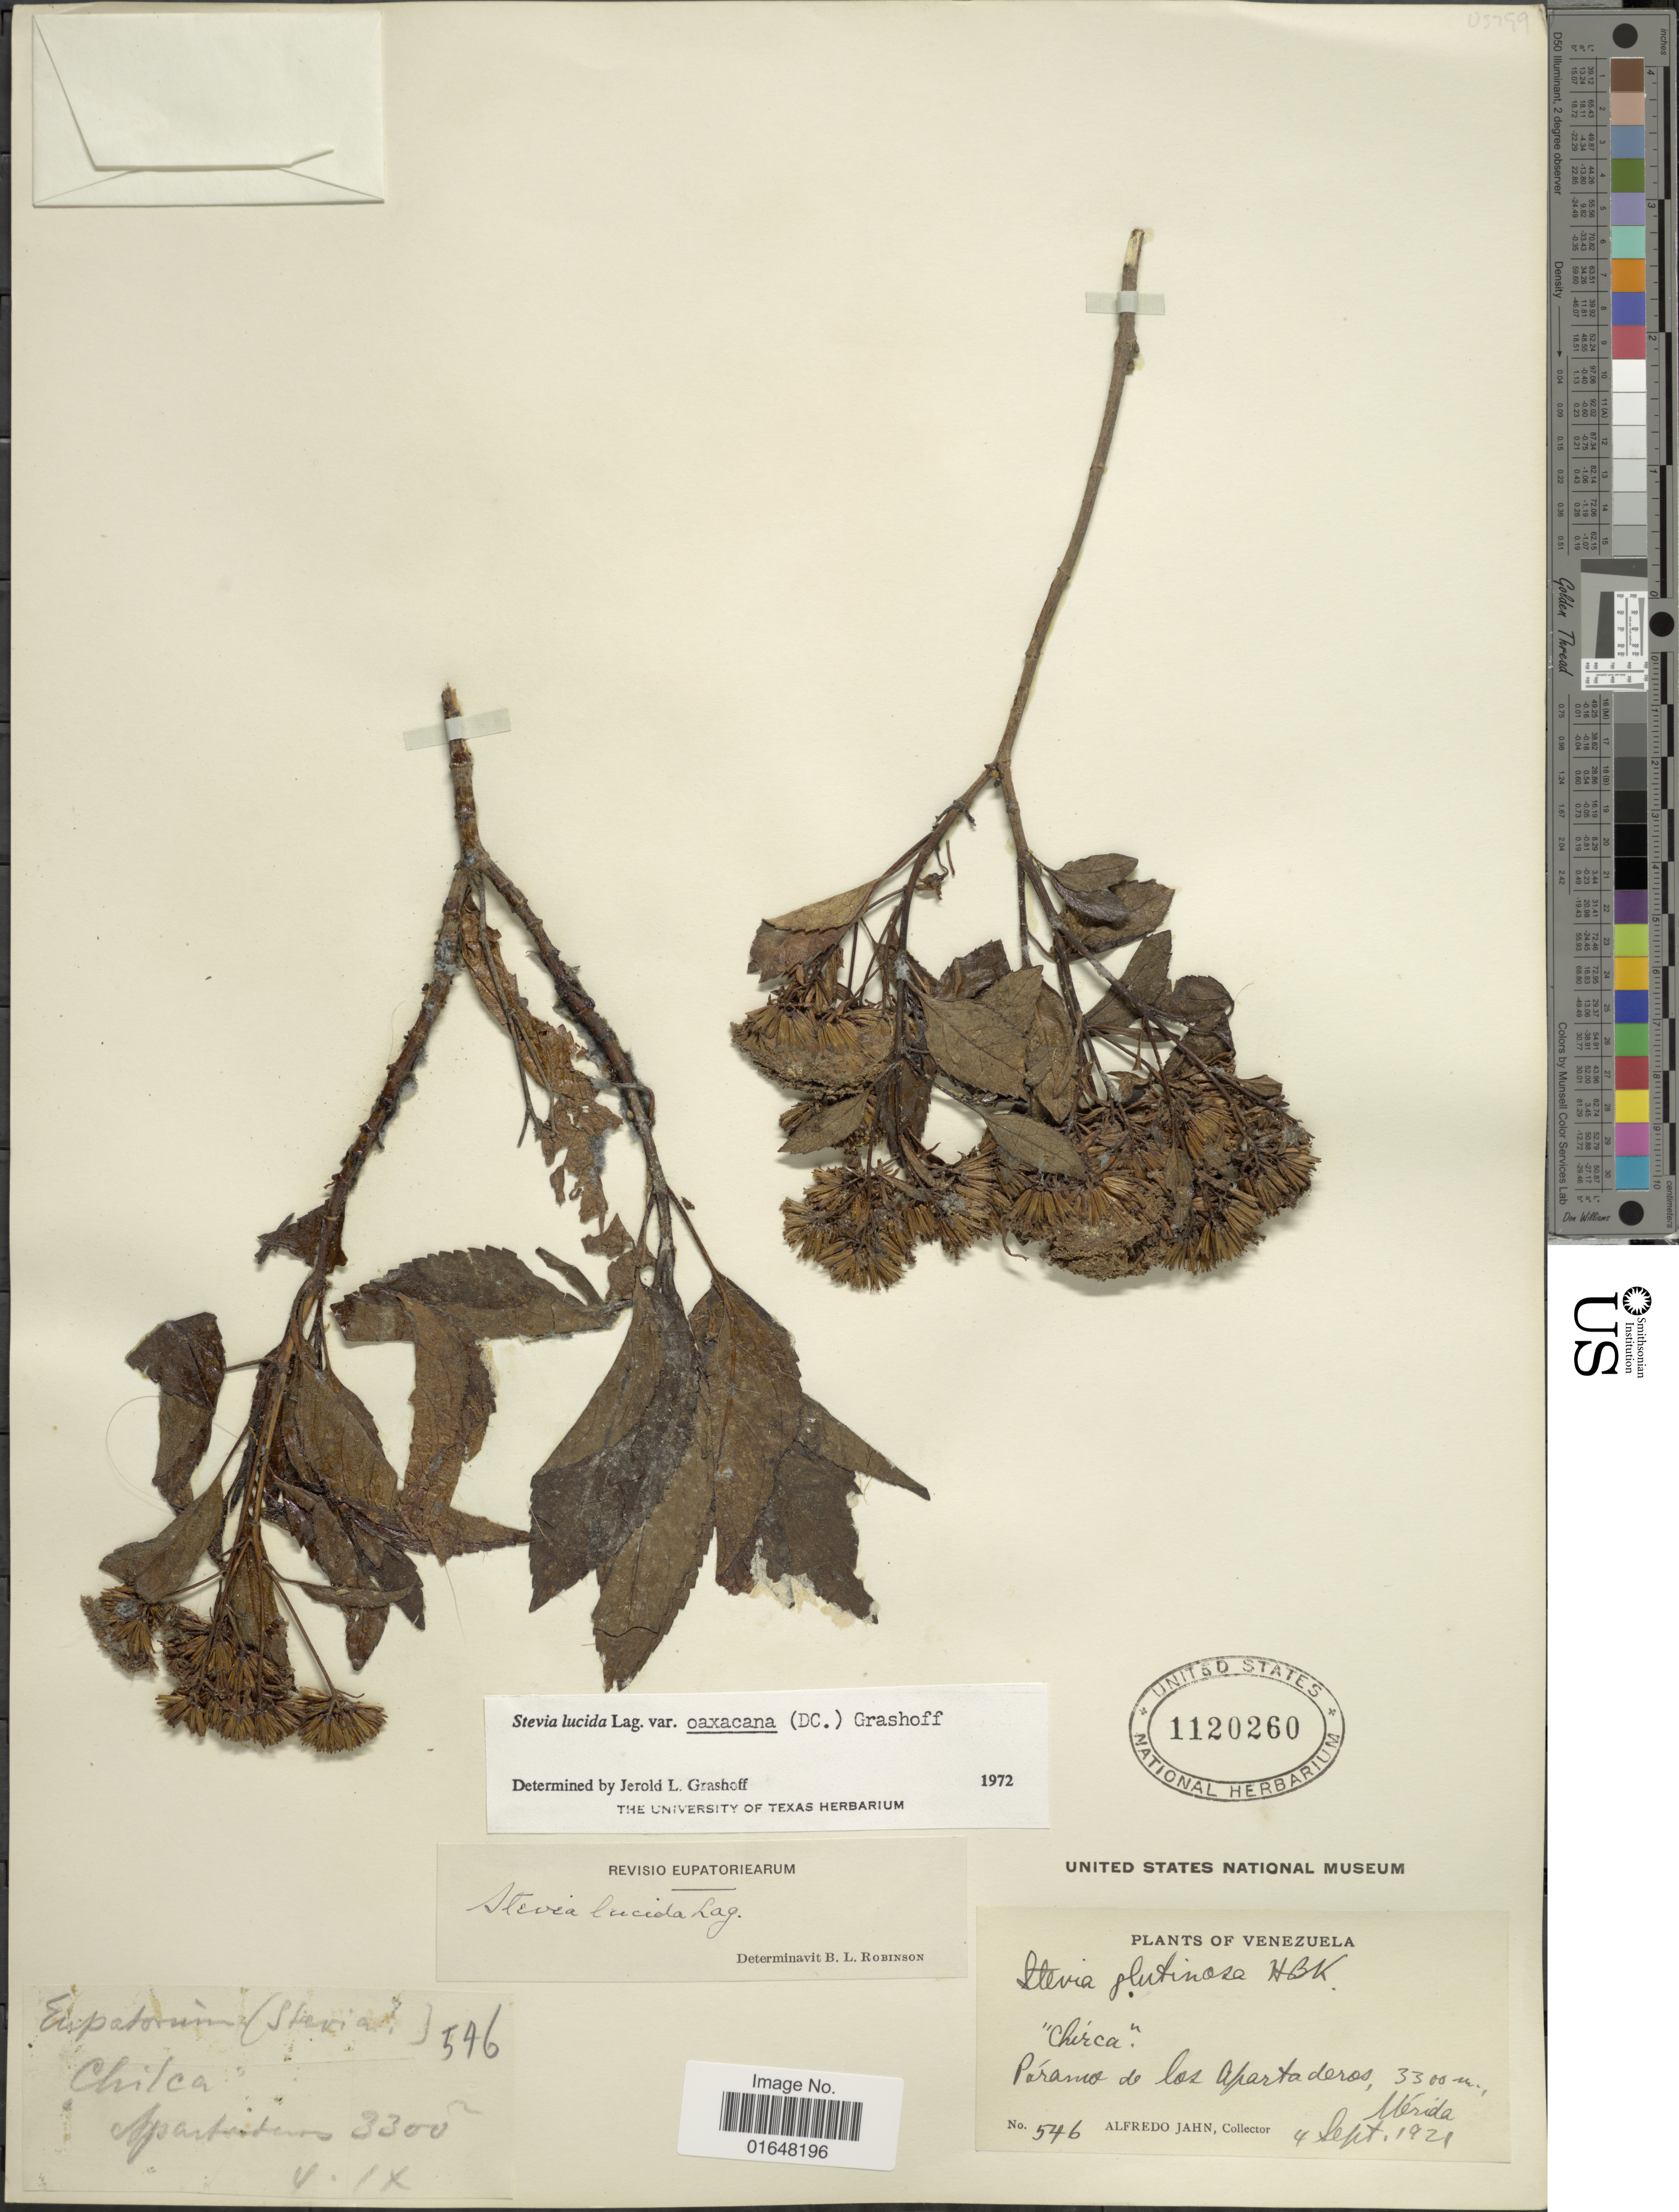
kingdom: Plantae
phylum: Tracheophyta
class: Magnoliopsida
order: Asterales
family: Asteraceae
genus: Stevia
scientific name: Stevia lucida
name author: Lag.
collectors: A. Jahn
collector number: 546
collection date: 1921-09-04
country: Venezuela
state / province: Mérida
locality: Chirca, Paramo de los Apartaderos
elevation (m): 3300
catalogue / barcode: US 1120260